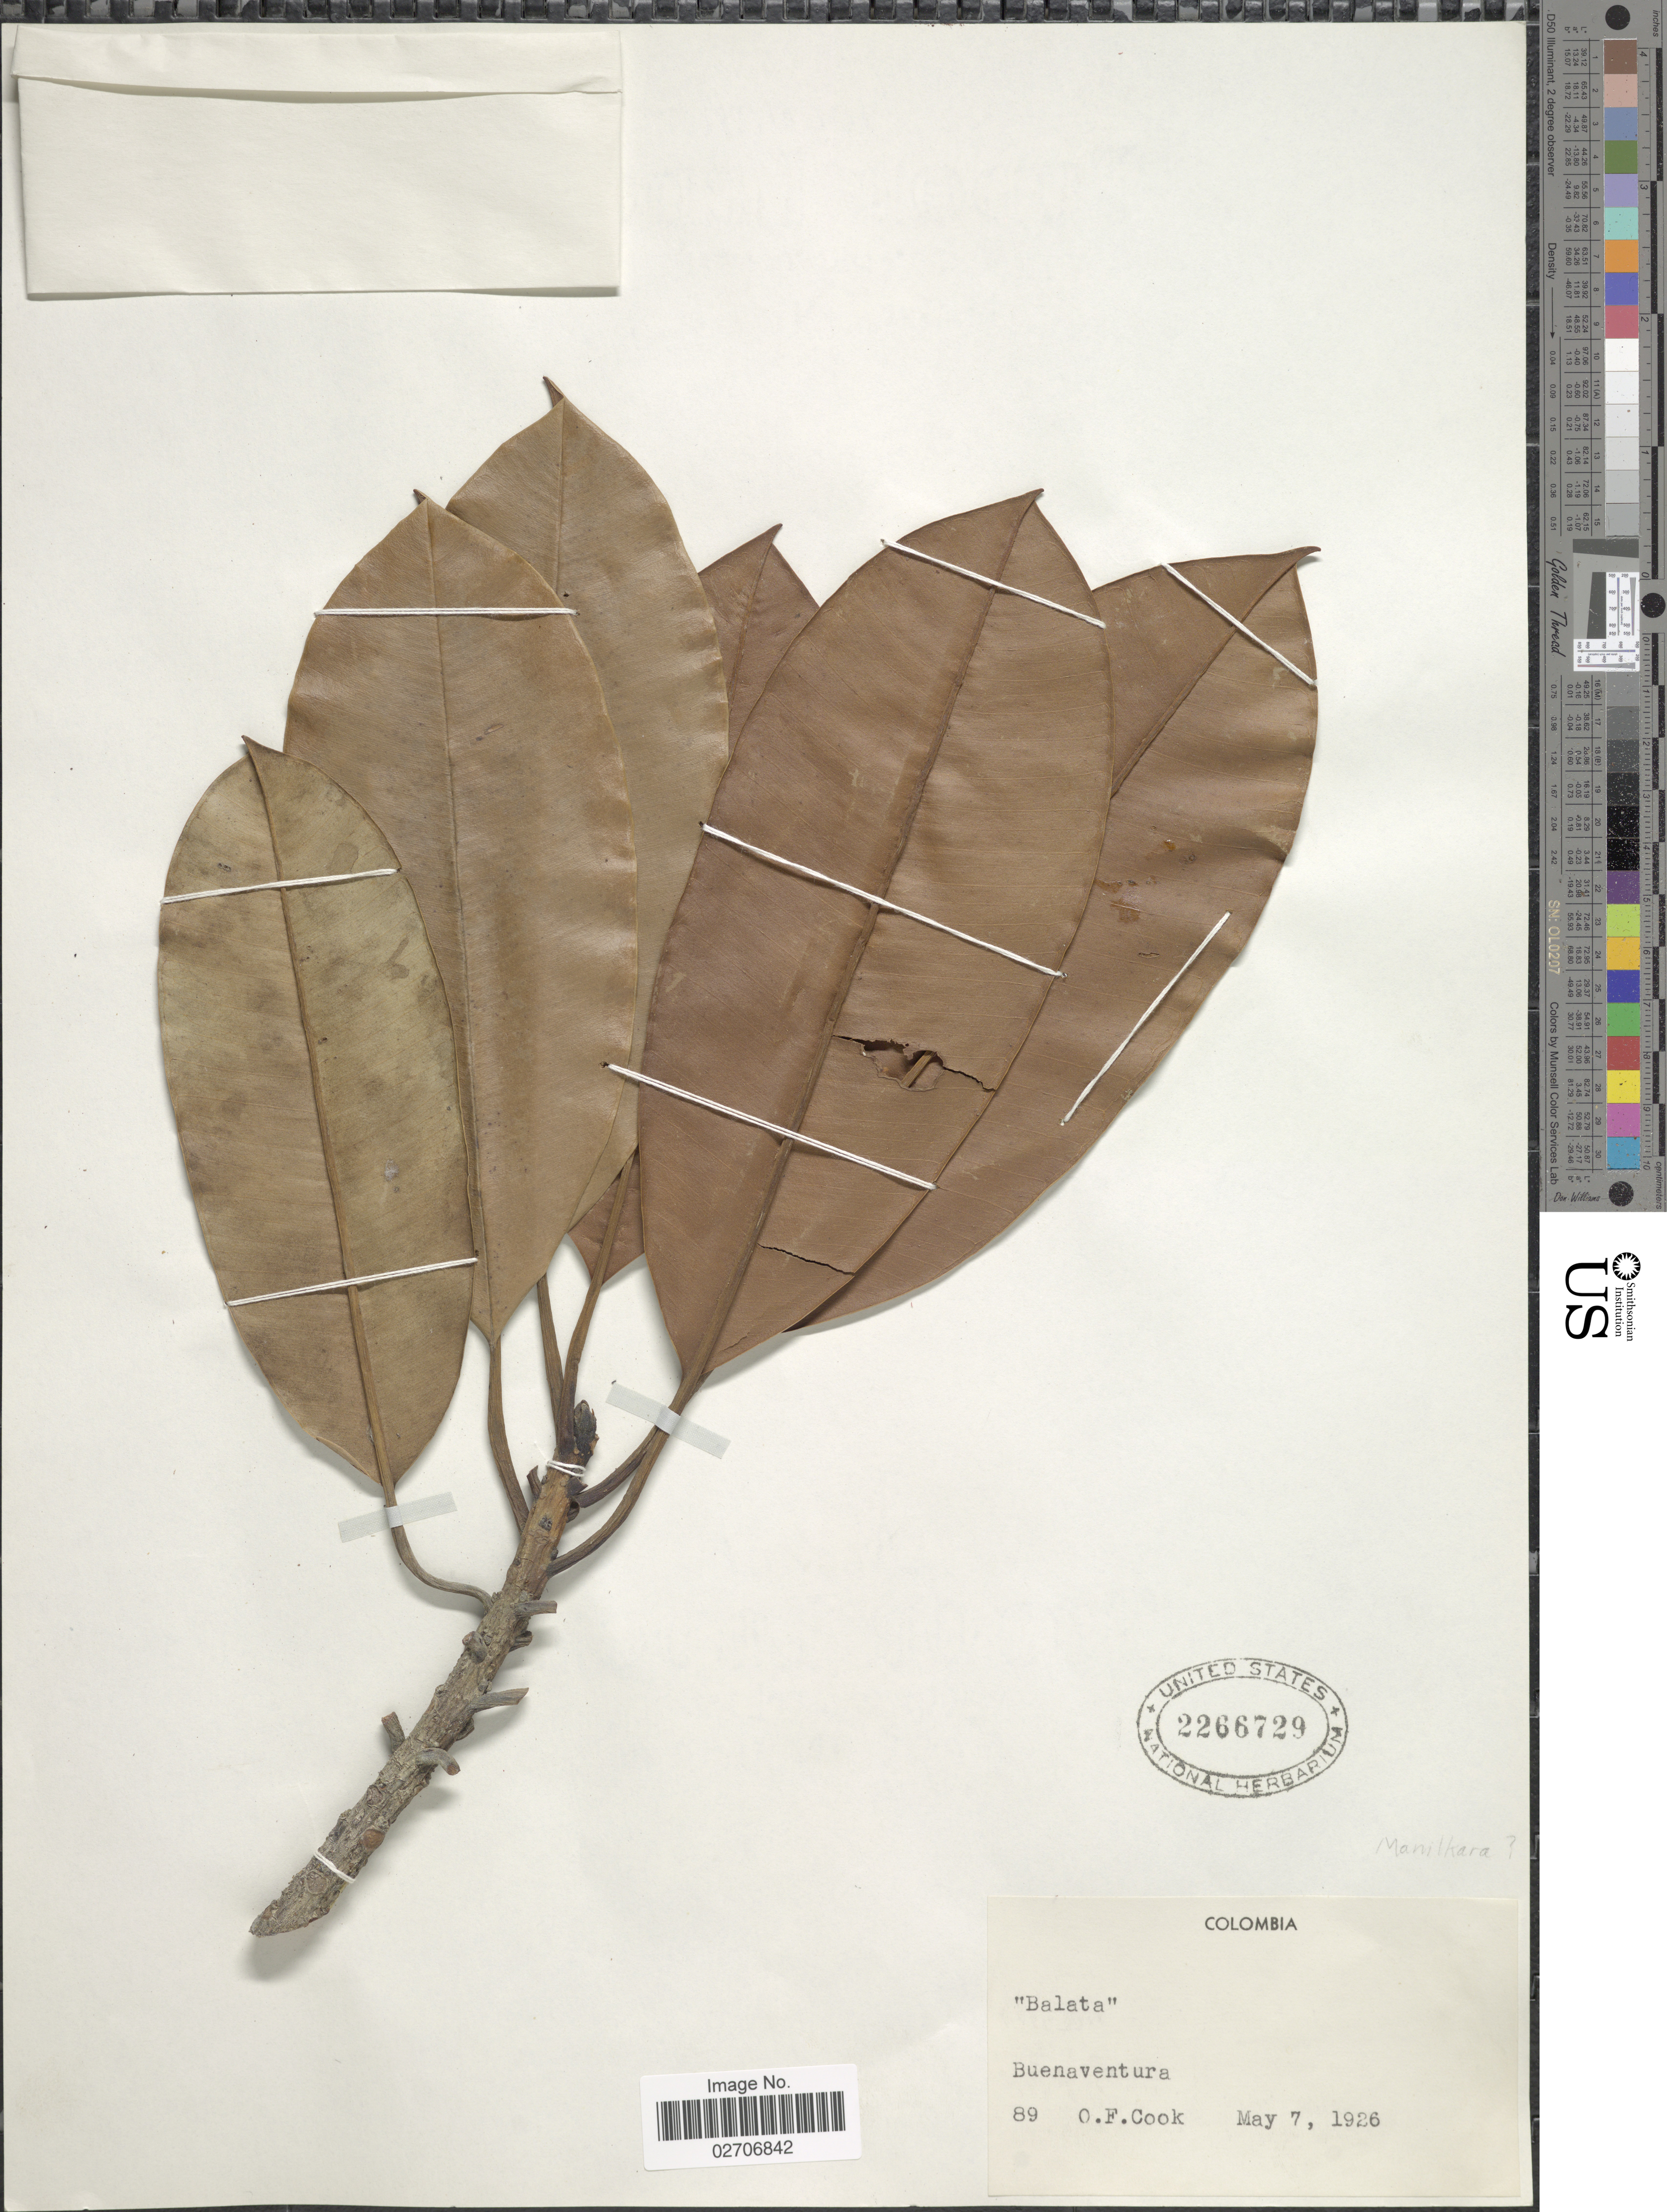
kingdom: Plantae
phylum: Tracheophyta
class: Magnoliopsida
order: Ericales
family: Sapotaceae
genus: Manilkara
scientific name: Manilkara sp.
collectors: O. F. Cook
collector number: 89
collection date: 1926-05-07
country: Colombia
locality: Buenventura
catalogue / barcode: US 2266729